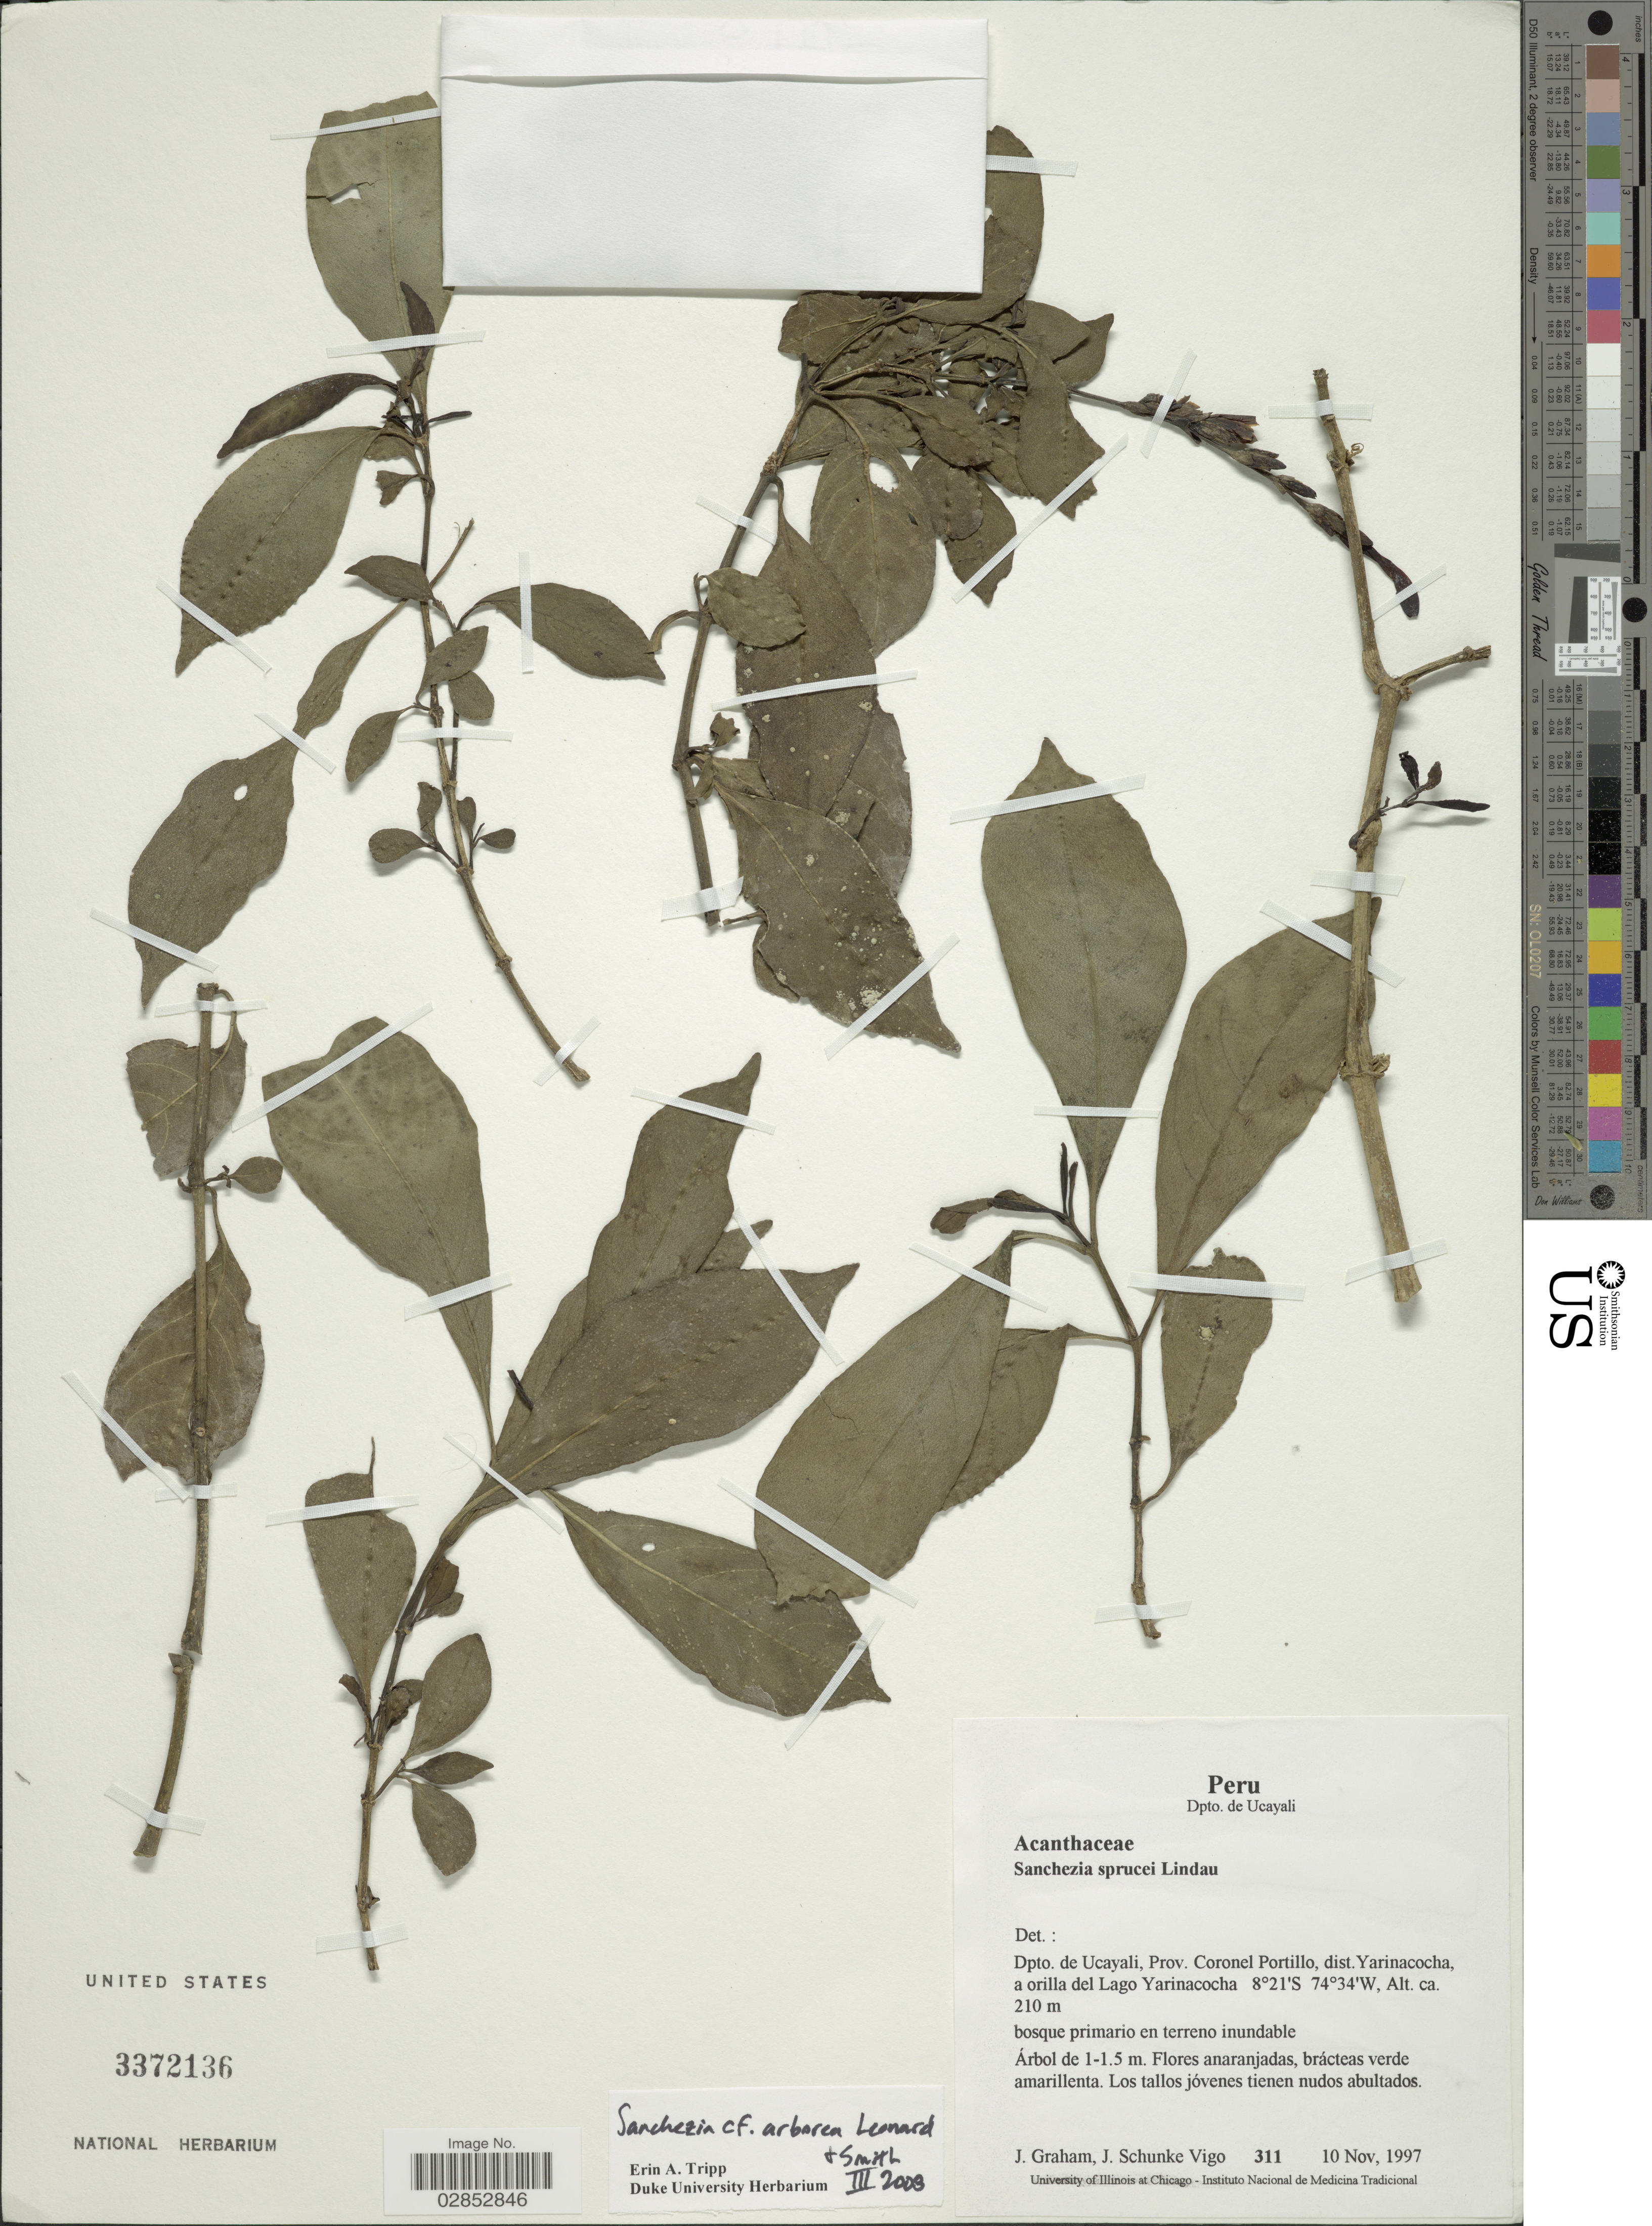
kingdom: Plantae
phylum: Tracheophyta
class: Magnoliopsida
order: Lamiales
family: Acanthaceae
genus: Sanchezia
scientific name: Sanchezia scandens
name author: (Lindau) Leonard & L.B. Sm.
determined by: Azevedo, Igor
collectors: J. Graham & J. Schunke Vigo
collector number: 311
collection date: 1997-11-10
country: Peru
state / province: Ucayali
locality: Dpto. de Ucayali. Prov. Coronel Portillo, dist. Yarinacocha, a orilla del Lago Yarinacocha.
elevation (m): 210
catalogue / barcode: US 3372136